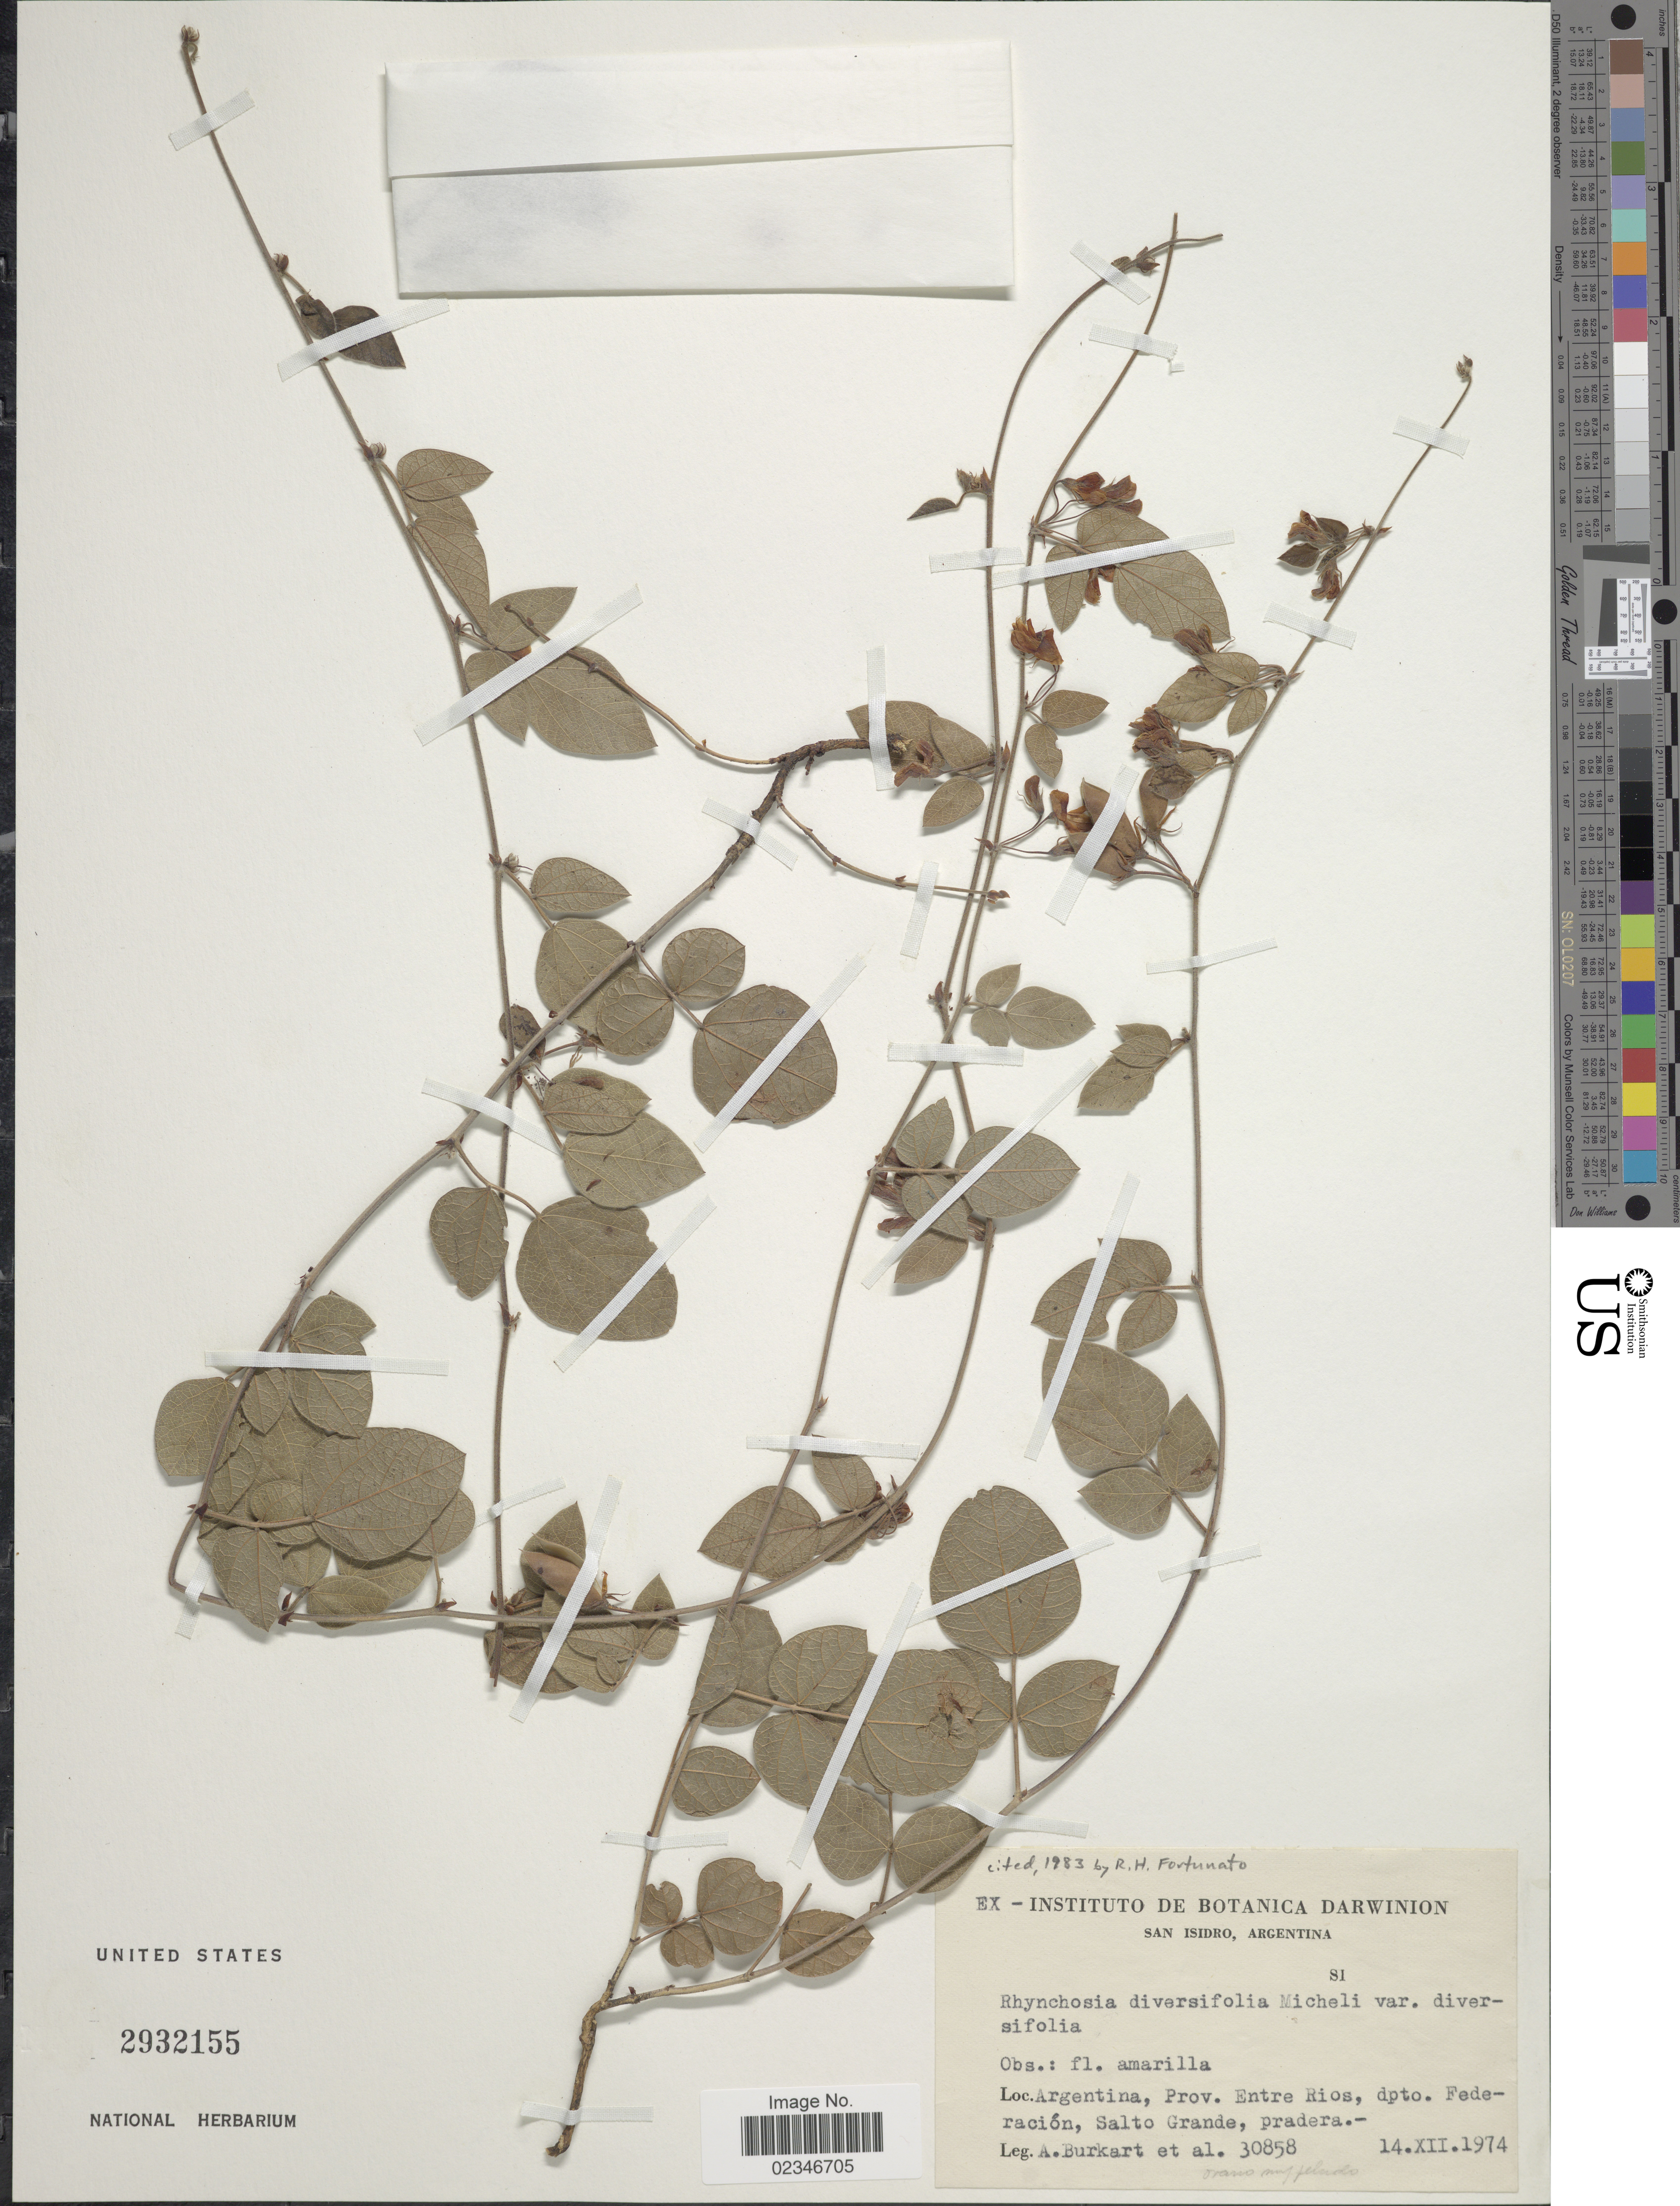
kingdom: Plantae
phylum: Tracheophyta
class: Magnoliopsida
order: Fabales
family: Fabaceae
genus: Rhynchosia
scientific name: Rhynchosia diversifolia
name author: Micheli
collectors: A. E. Burkart & et al.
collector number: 30858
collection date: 1974-12-14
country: Argentina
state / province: Entre Rios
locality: San Isidro, Argentina, Prov. Entre Rios, dpto. Federacion, Salto Grande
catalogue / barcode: US 2932155